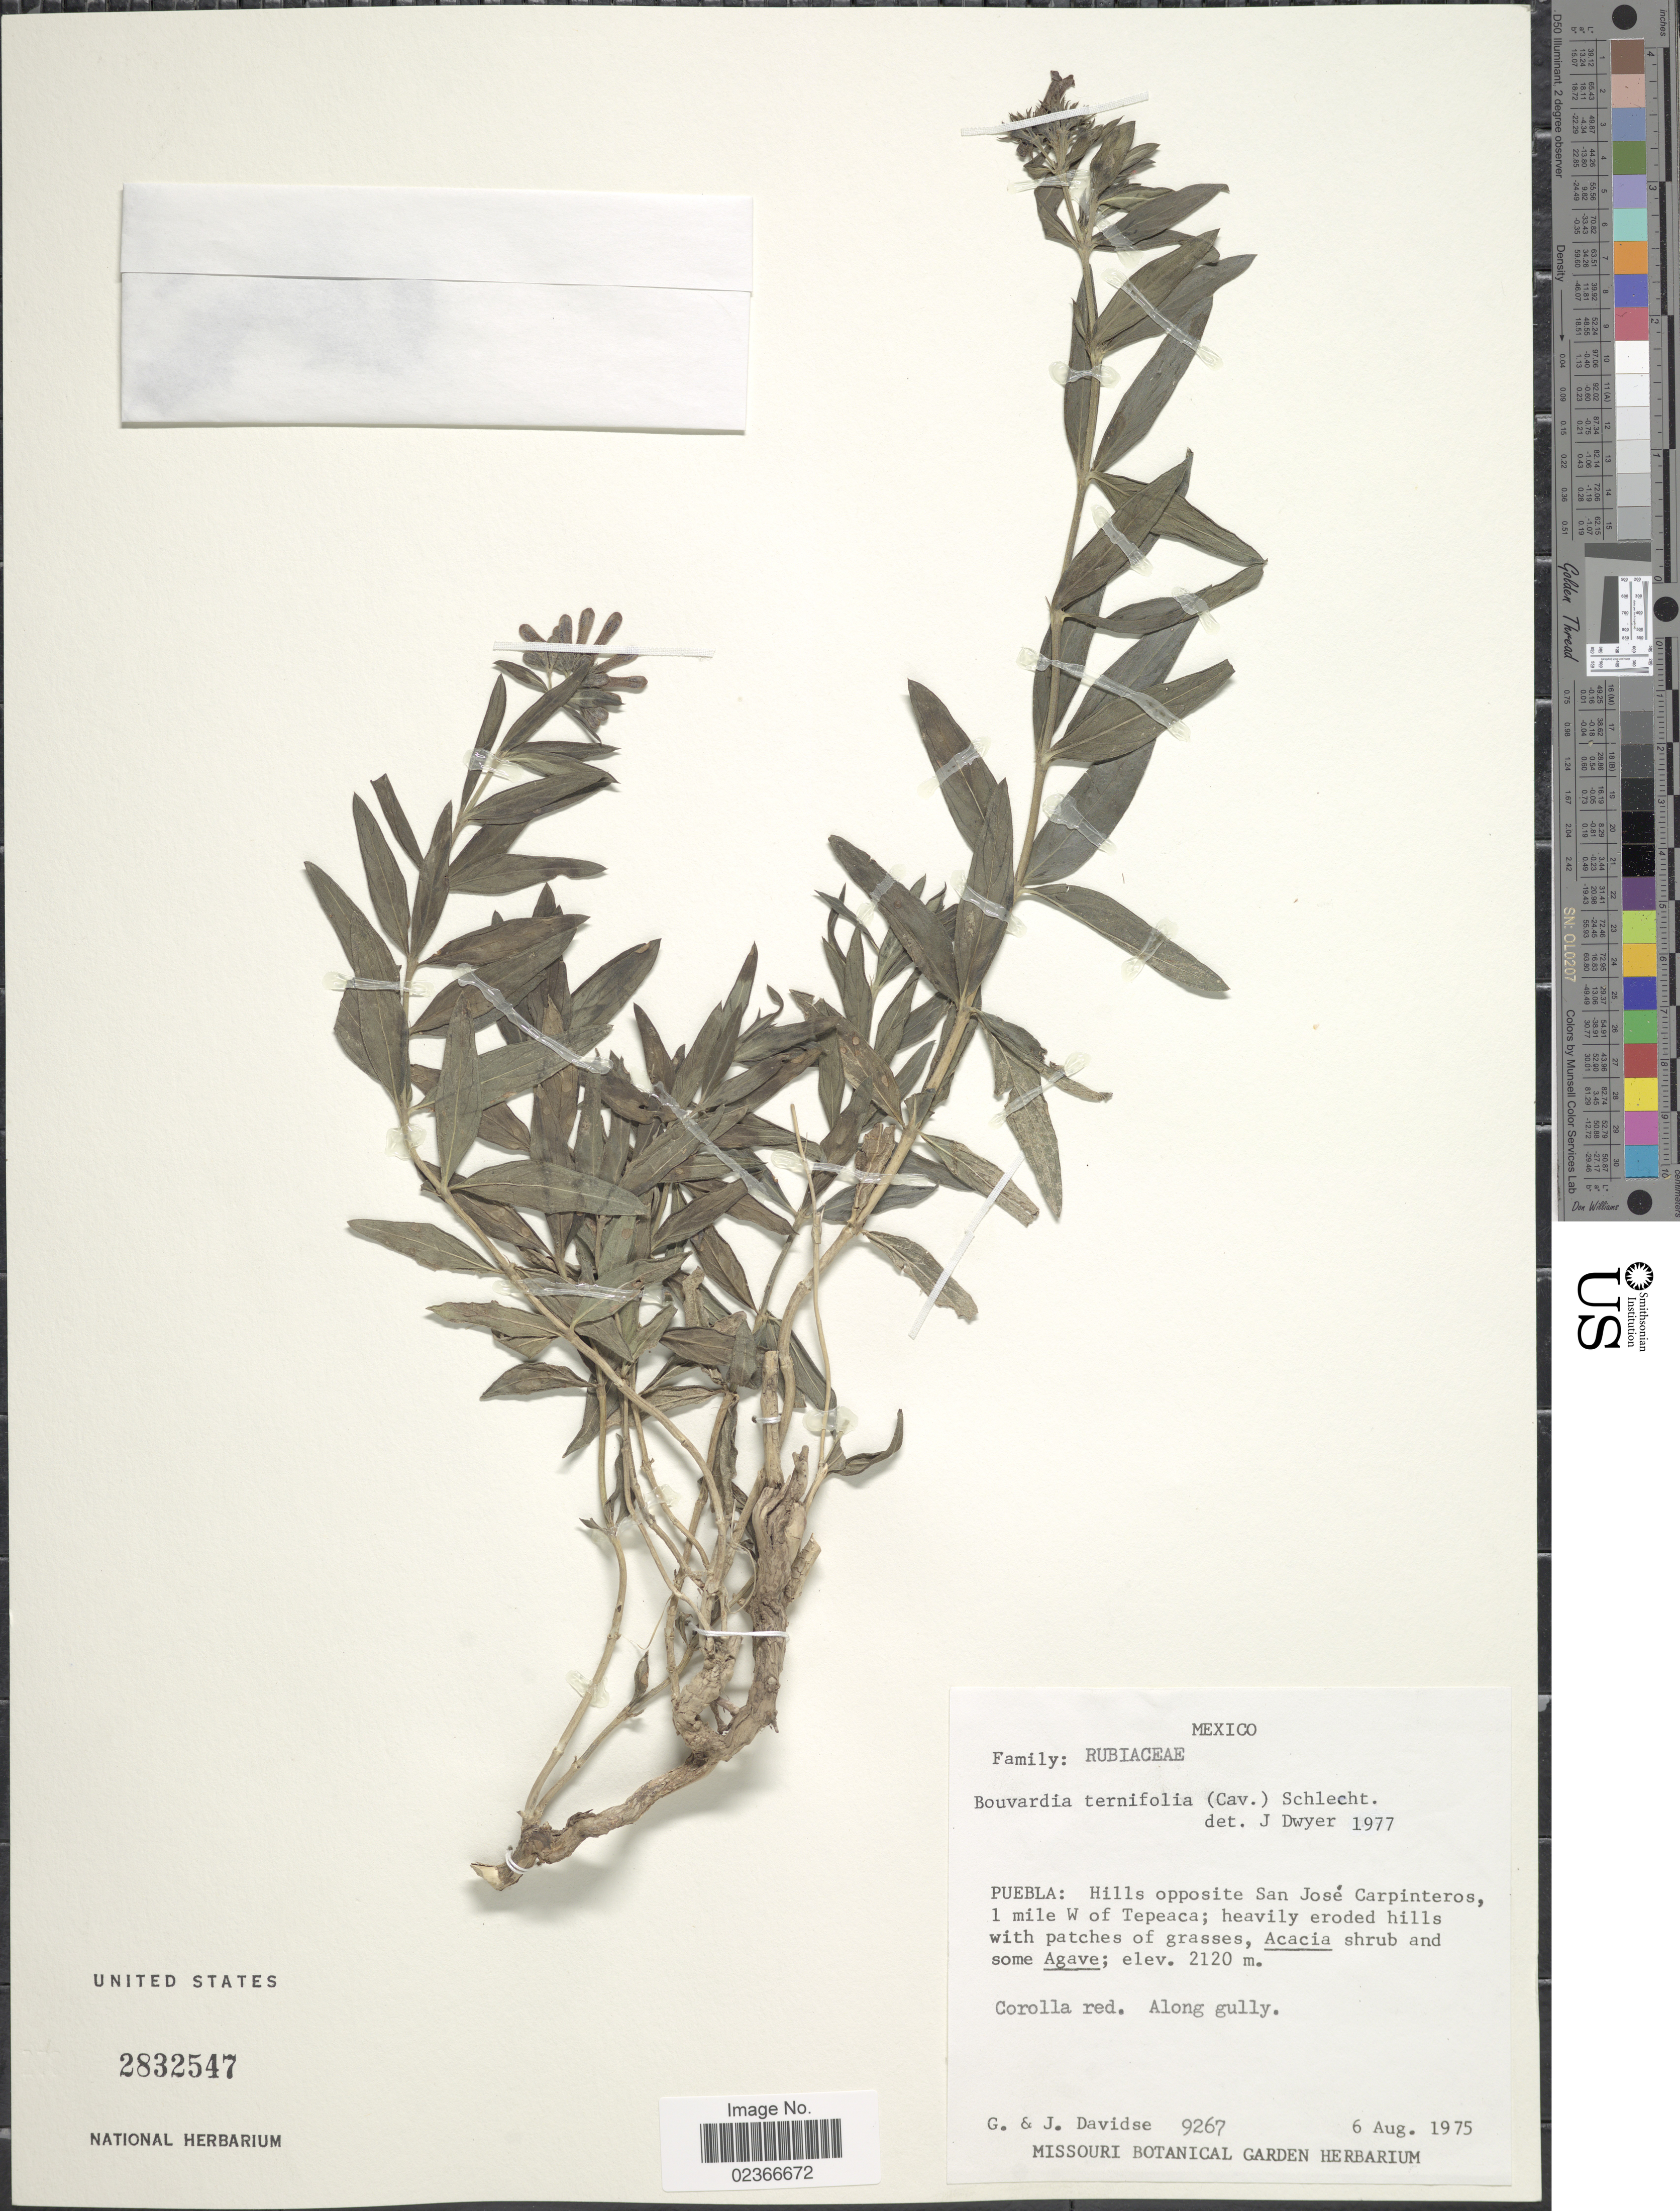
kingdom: Plantae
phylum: Tracheophyta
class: Magnoliopsida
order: Gentianales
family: Rubiaceae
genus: Bouvardia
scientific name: Bouvardia ternifolia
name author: (Cav.) Schltdl.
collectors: G. Davidse & J. Davidse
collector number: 9267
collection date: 1975-08-06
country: Mexico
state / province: Puebla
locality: Hills opposite San Jose Carpinteros, 1 mile W of Tepeaca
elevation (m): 2120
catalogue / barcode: US 2832547